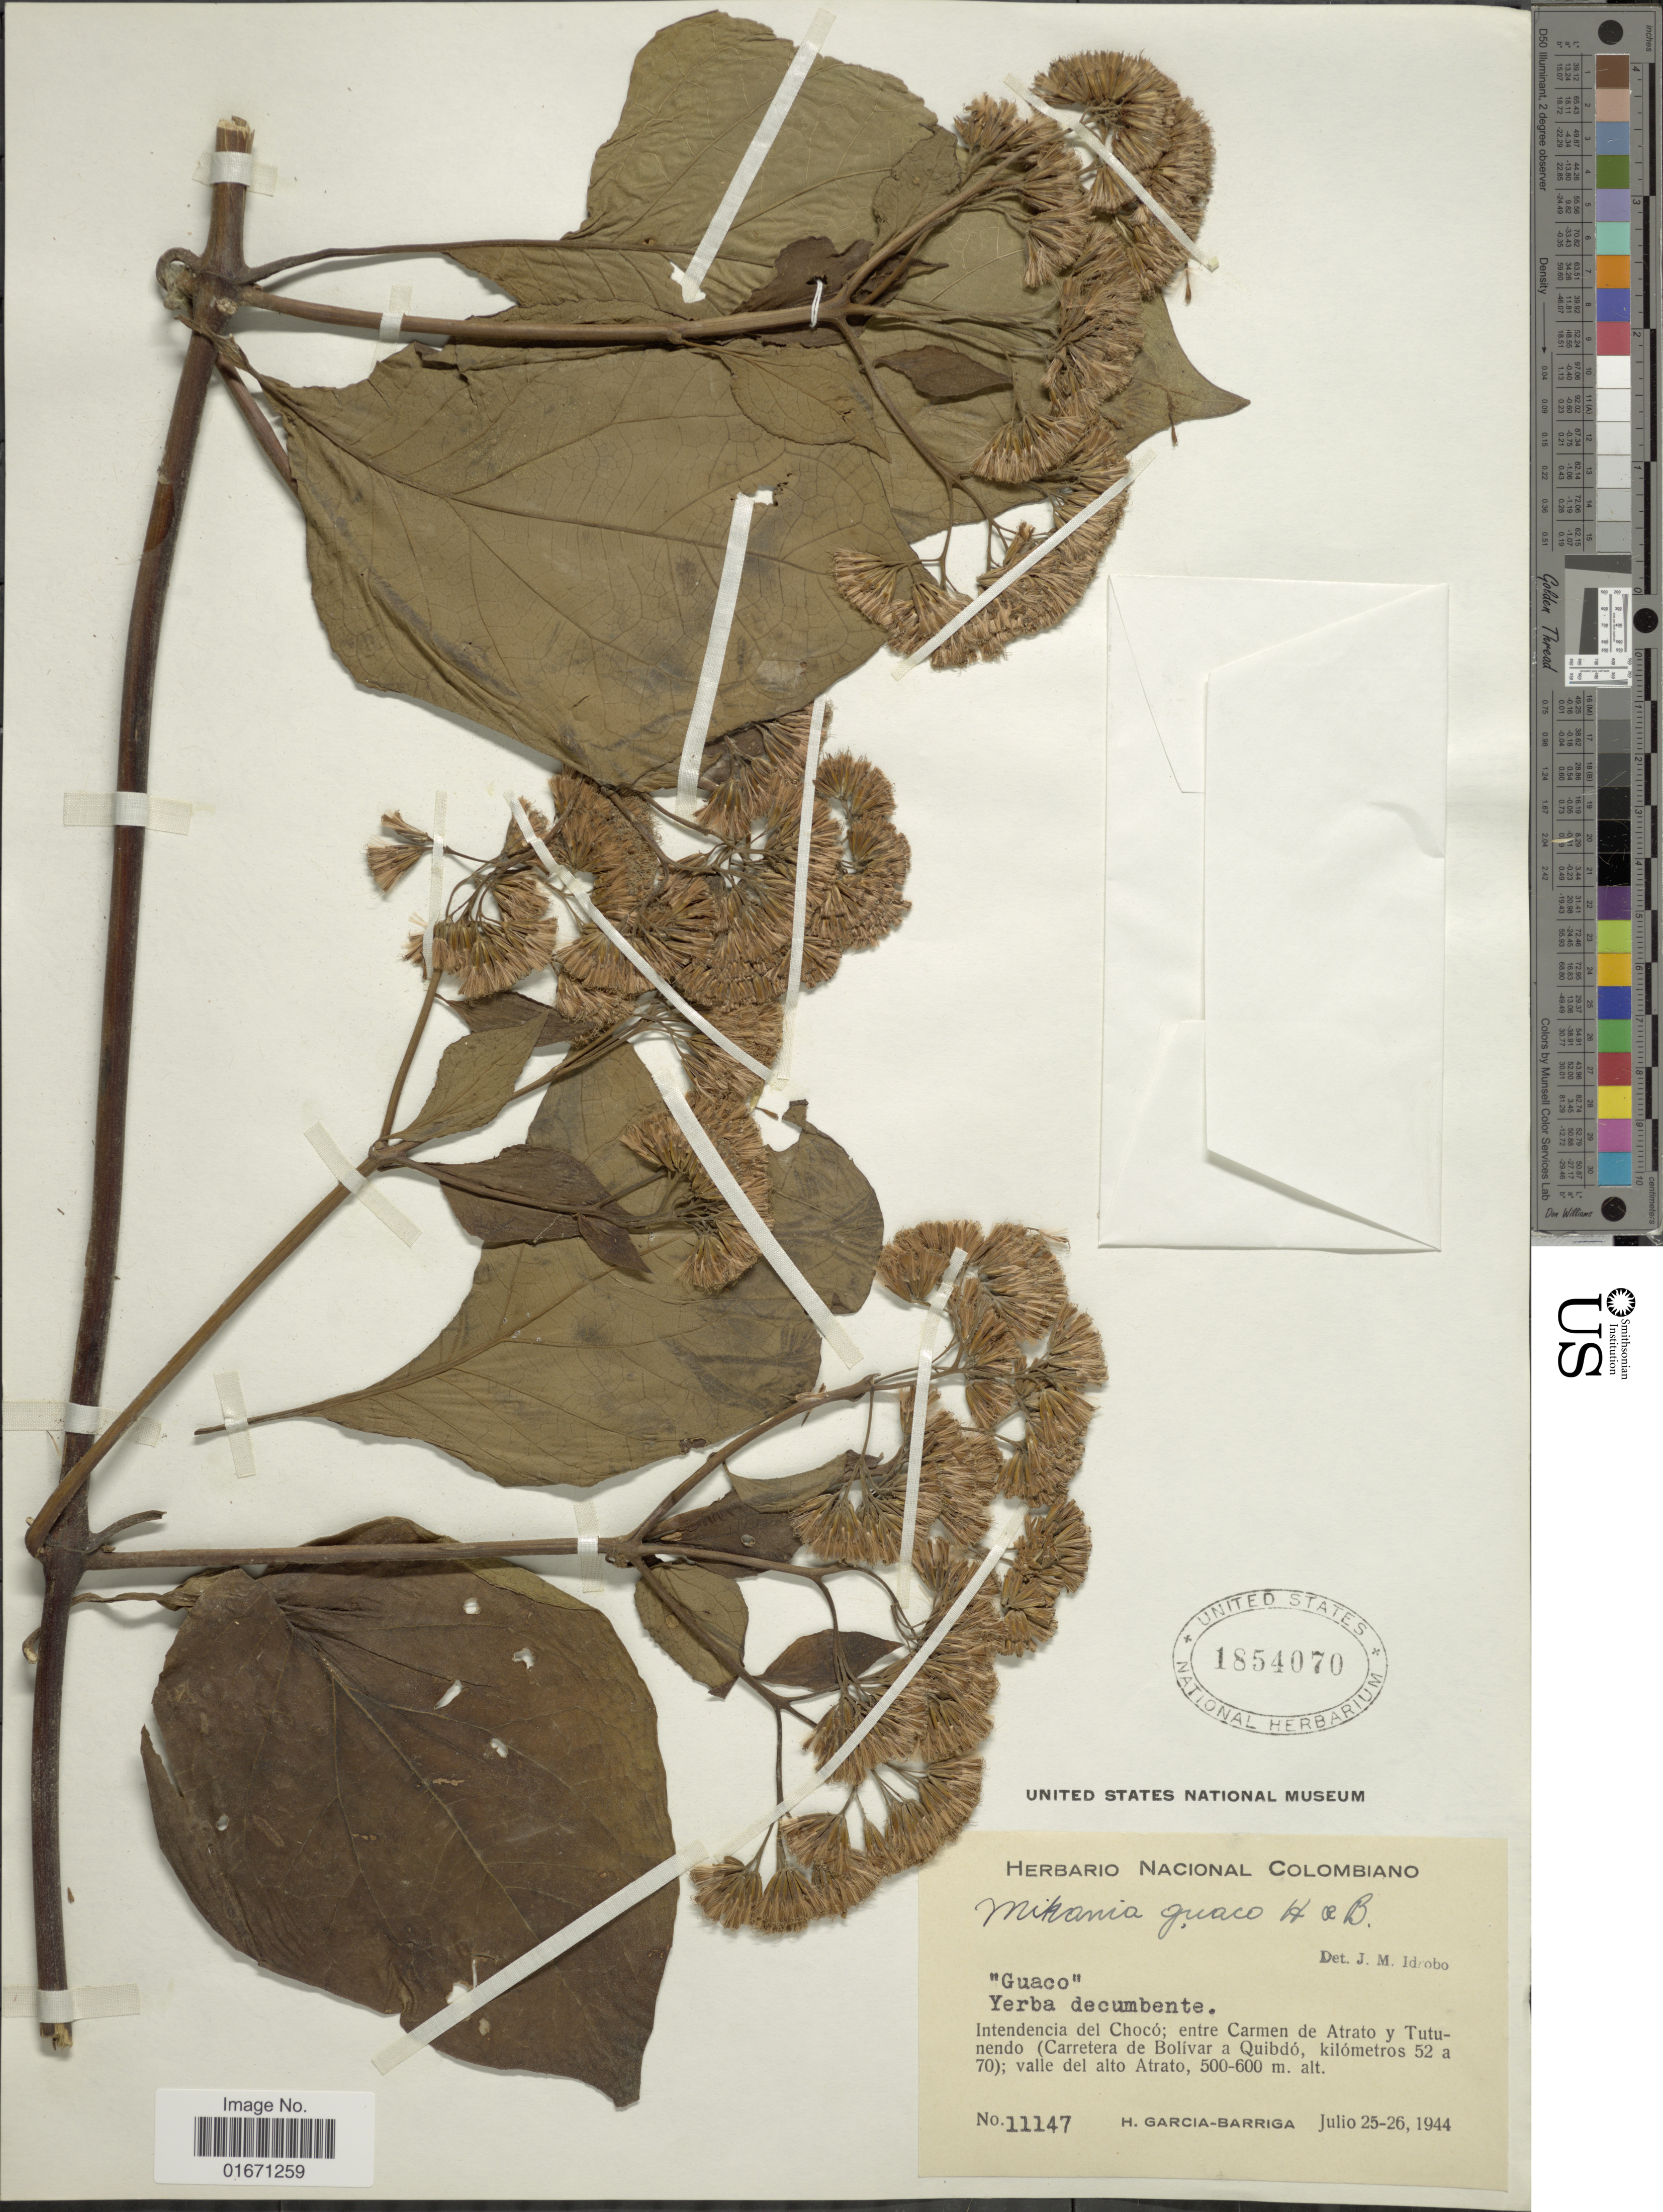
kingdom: Plantae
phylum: Tracheophyta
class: Magnoliopsida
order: Asterales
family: Asteraceae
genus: Mikania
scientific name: Mikania guaco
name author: Humb. & Bonpl.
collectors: H. García Barriga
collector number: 11147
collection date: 1944-07-25/1944-07-26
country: Colombia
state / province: Chocó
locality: Entre Carmen de Atrato y Tutunendo (Carretera de Bolivar a Quibdo, kilometros 52 a 70), valle del alto Atrato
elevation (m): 500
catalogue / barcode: US 1854070